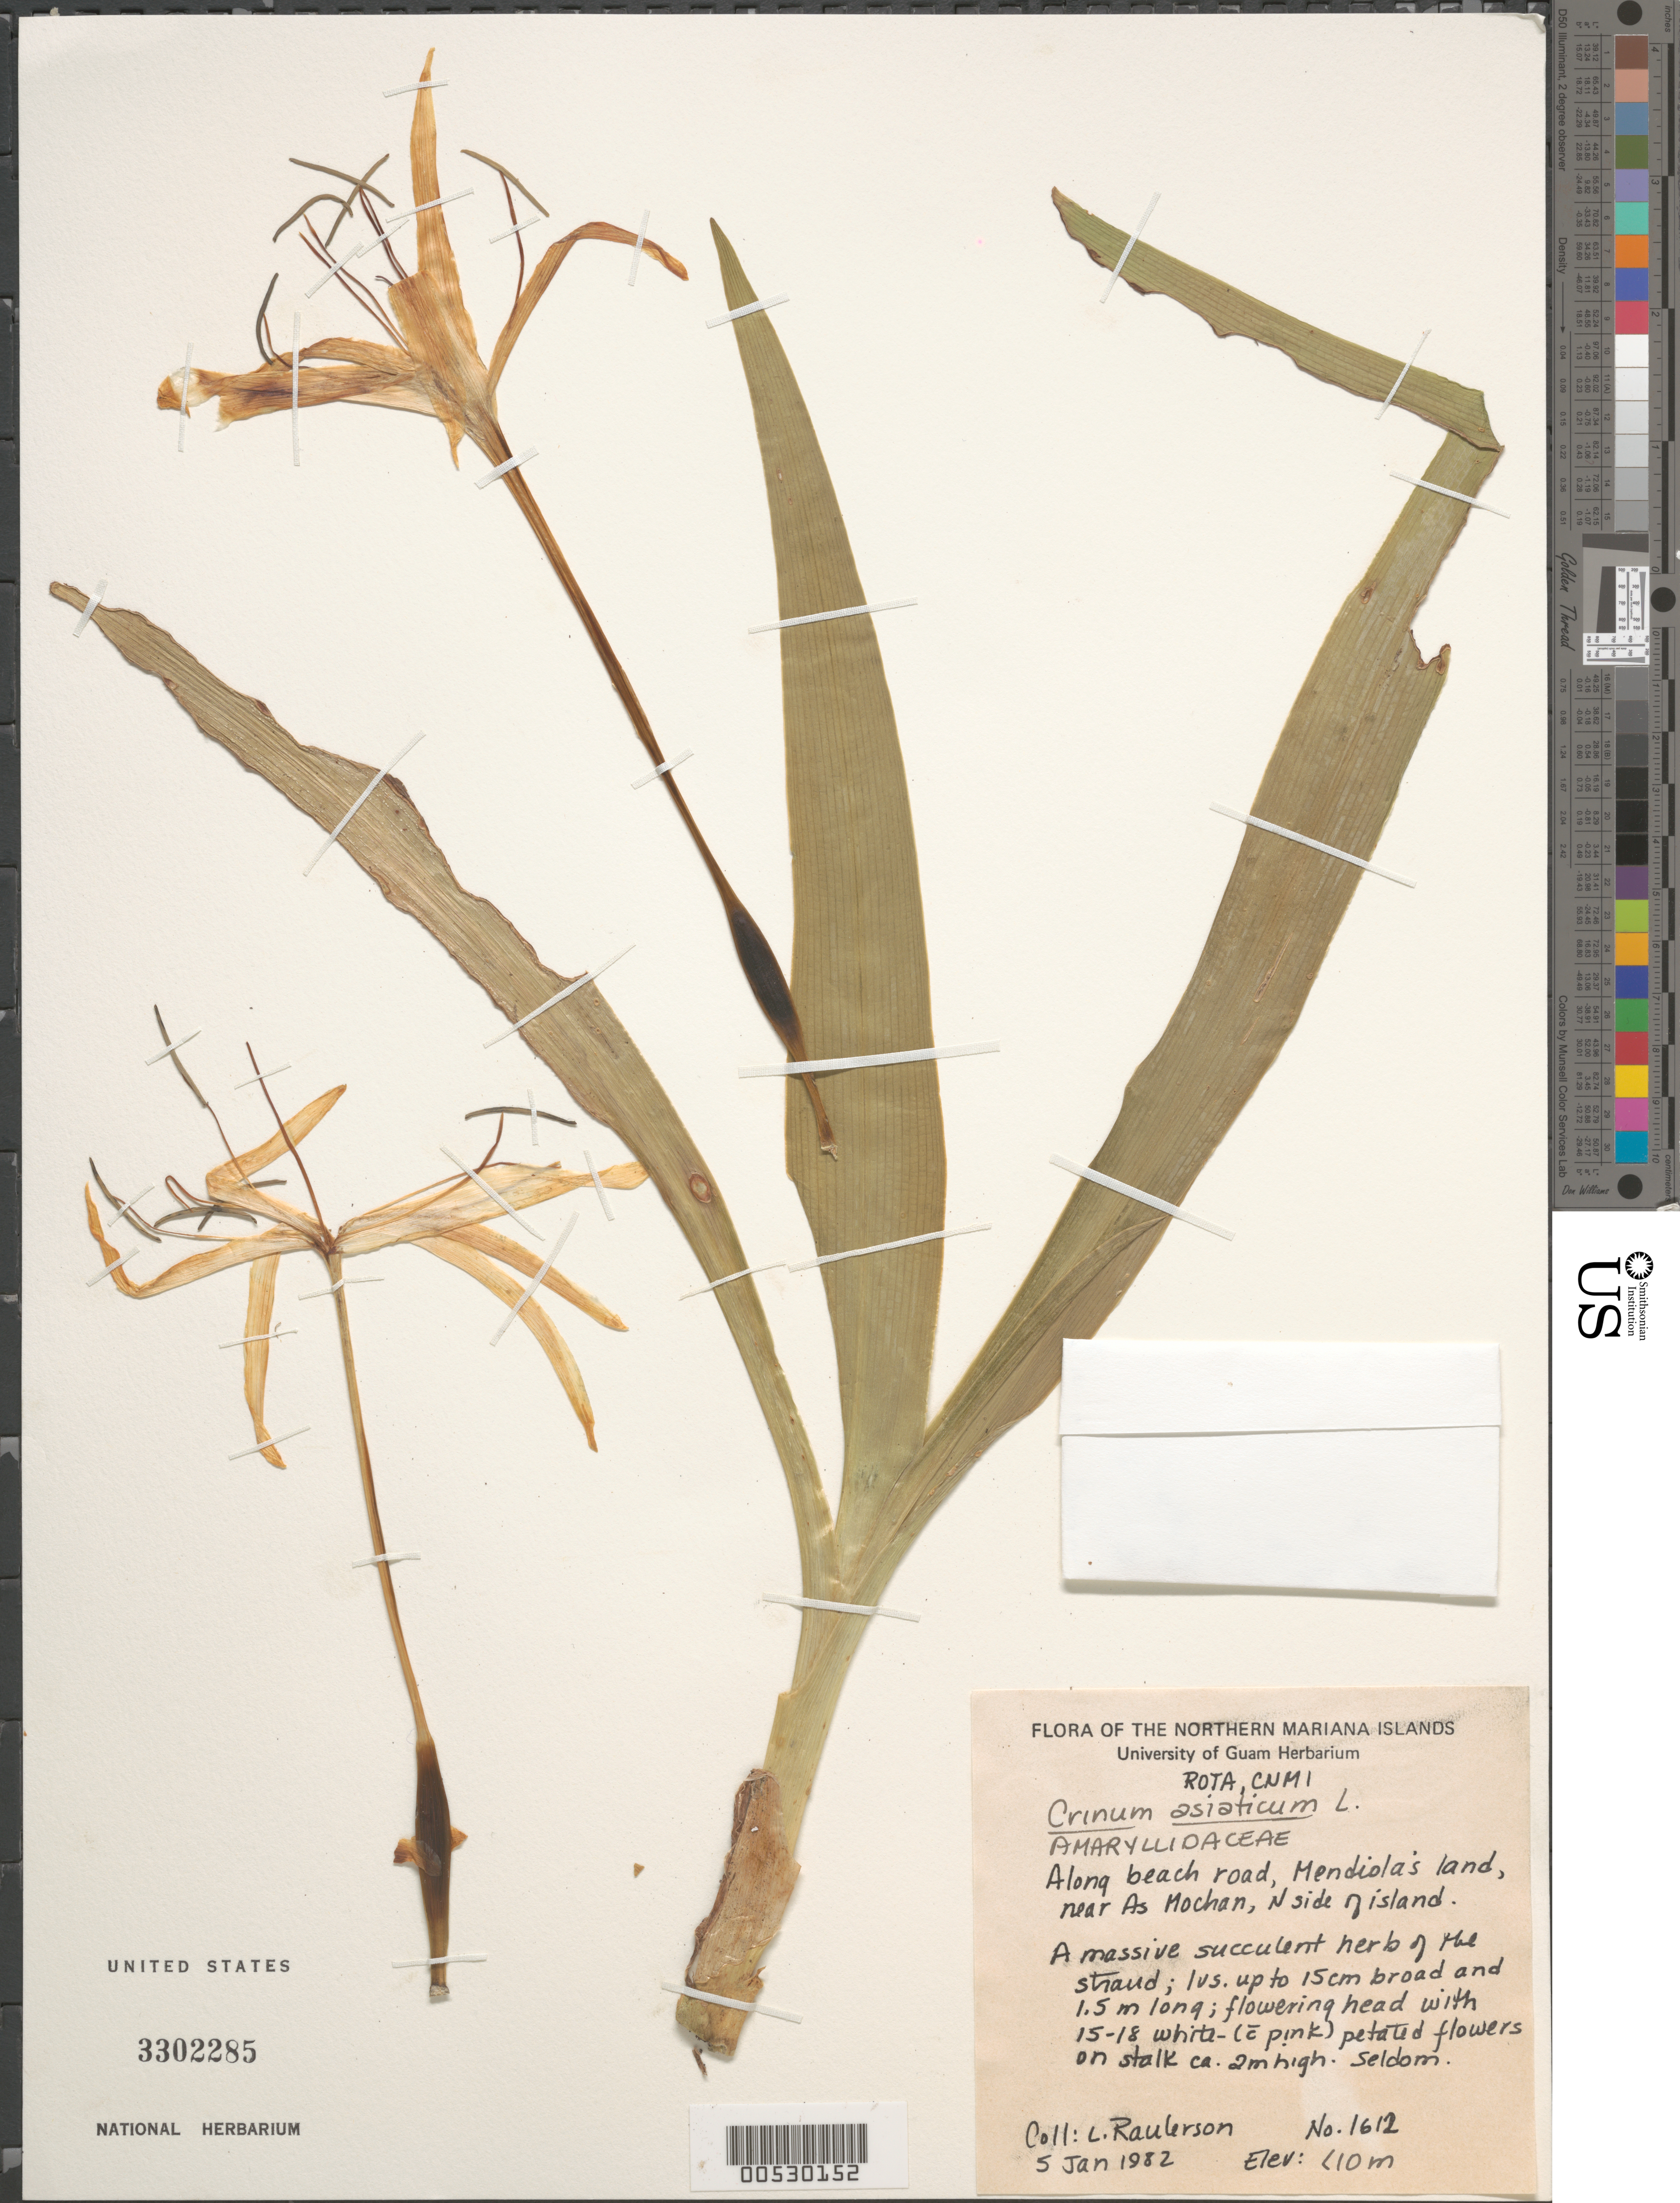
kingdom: Plantae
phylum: Tracheophyta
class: Liliopsida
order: Asparagales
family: Amaryllidaceae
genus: Crinum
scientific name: Crinum asiaticum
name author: L.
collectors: L. Raulerson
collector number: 1612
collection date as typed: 05 Jan 1982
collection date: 1982-01-05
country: Northern Mariana Islands (?)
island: Mendiolas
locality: Near mochan, mendiolas i.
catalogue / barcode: US 3302285